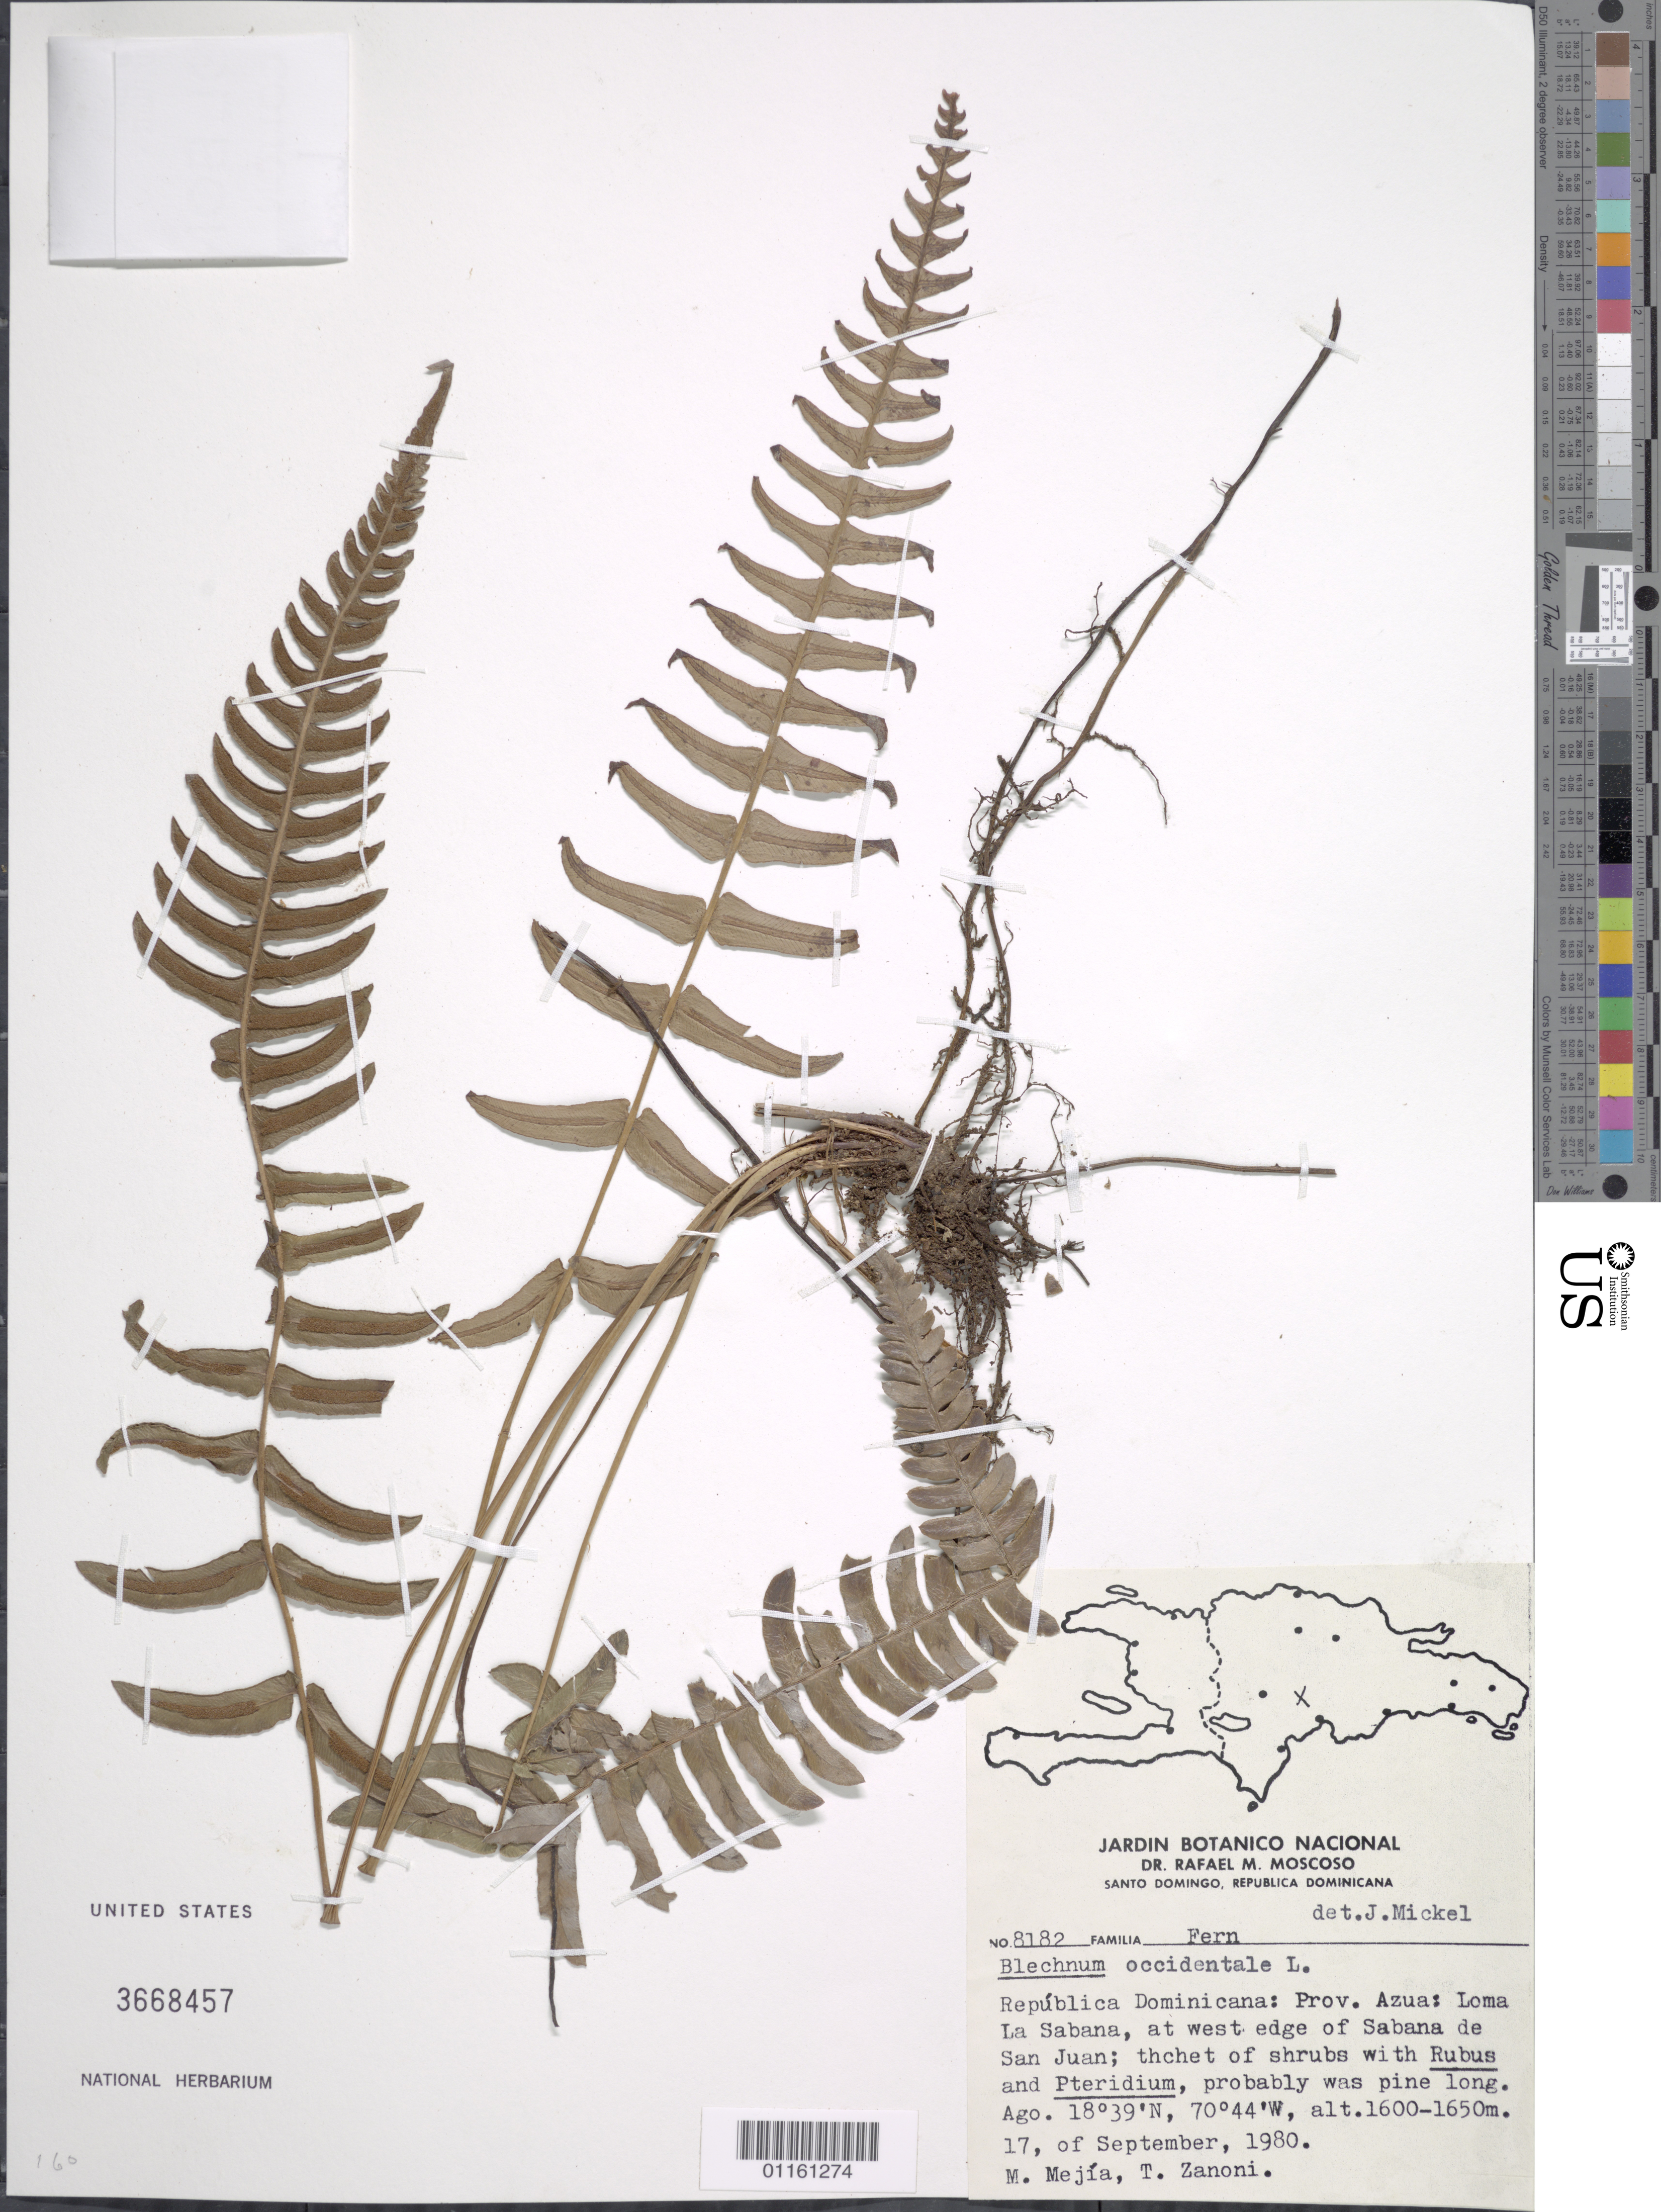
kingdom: Plantae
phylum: Tracheophyta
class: Polypodiopsida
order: Polypodiales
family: Blechnaceae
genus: Blechnum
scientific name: Blechnum occidentale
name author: L.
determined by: Mickel, J. T., (NY), New York Botanical Garden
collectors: M. Mejfa & T. A. Zanoni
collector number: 8182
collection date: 1980-09-17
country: Dominican Republic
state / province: Azua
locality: Loma La Sabana, at west edge of Sabana de San Juan.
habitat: Thicket shrubs with Rubus and Pteridium, probably was pine long ago.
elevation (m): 1600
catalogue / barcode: US 3668457